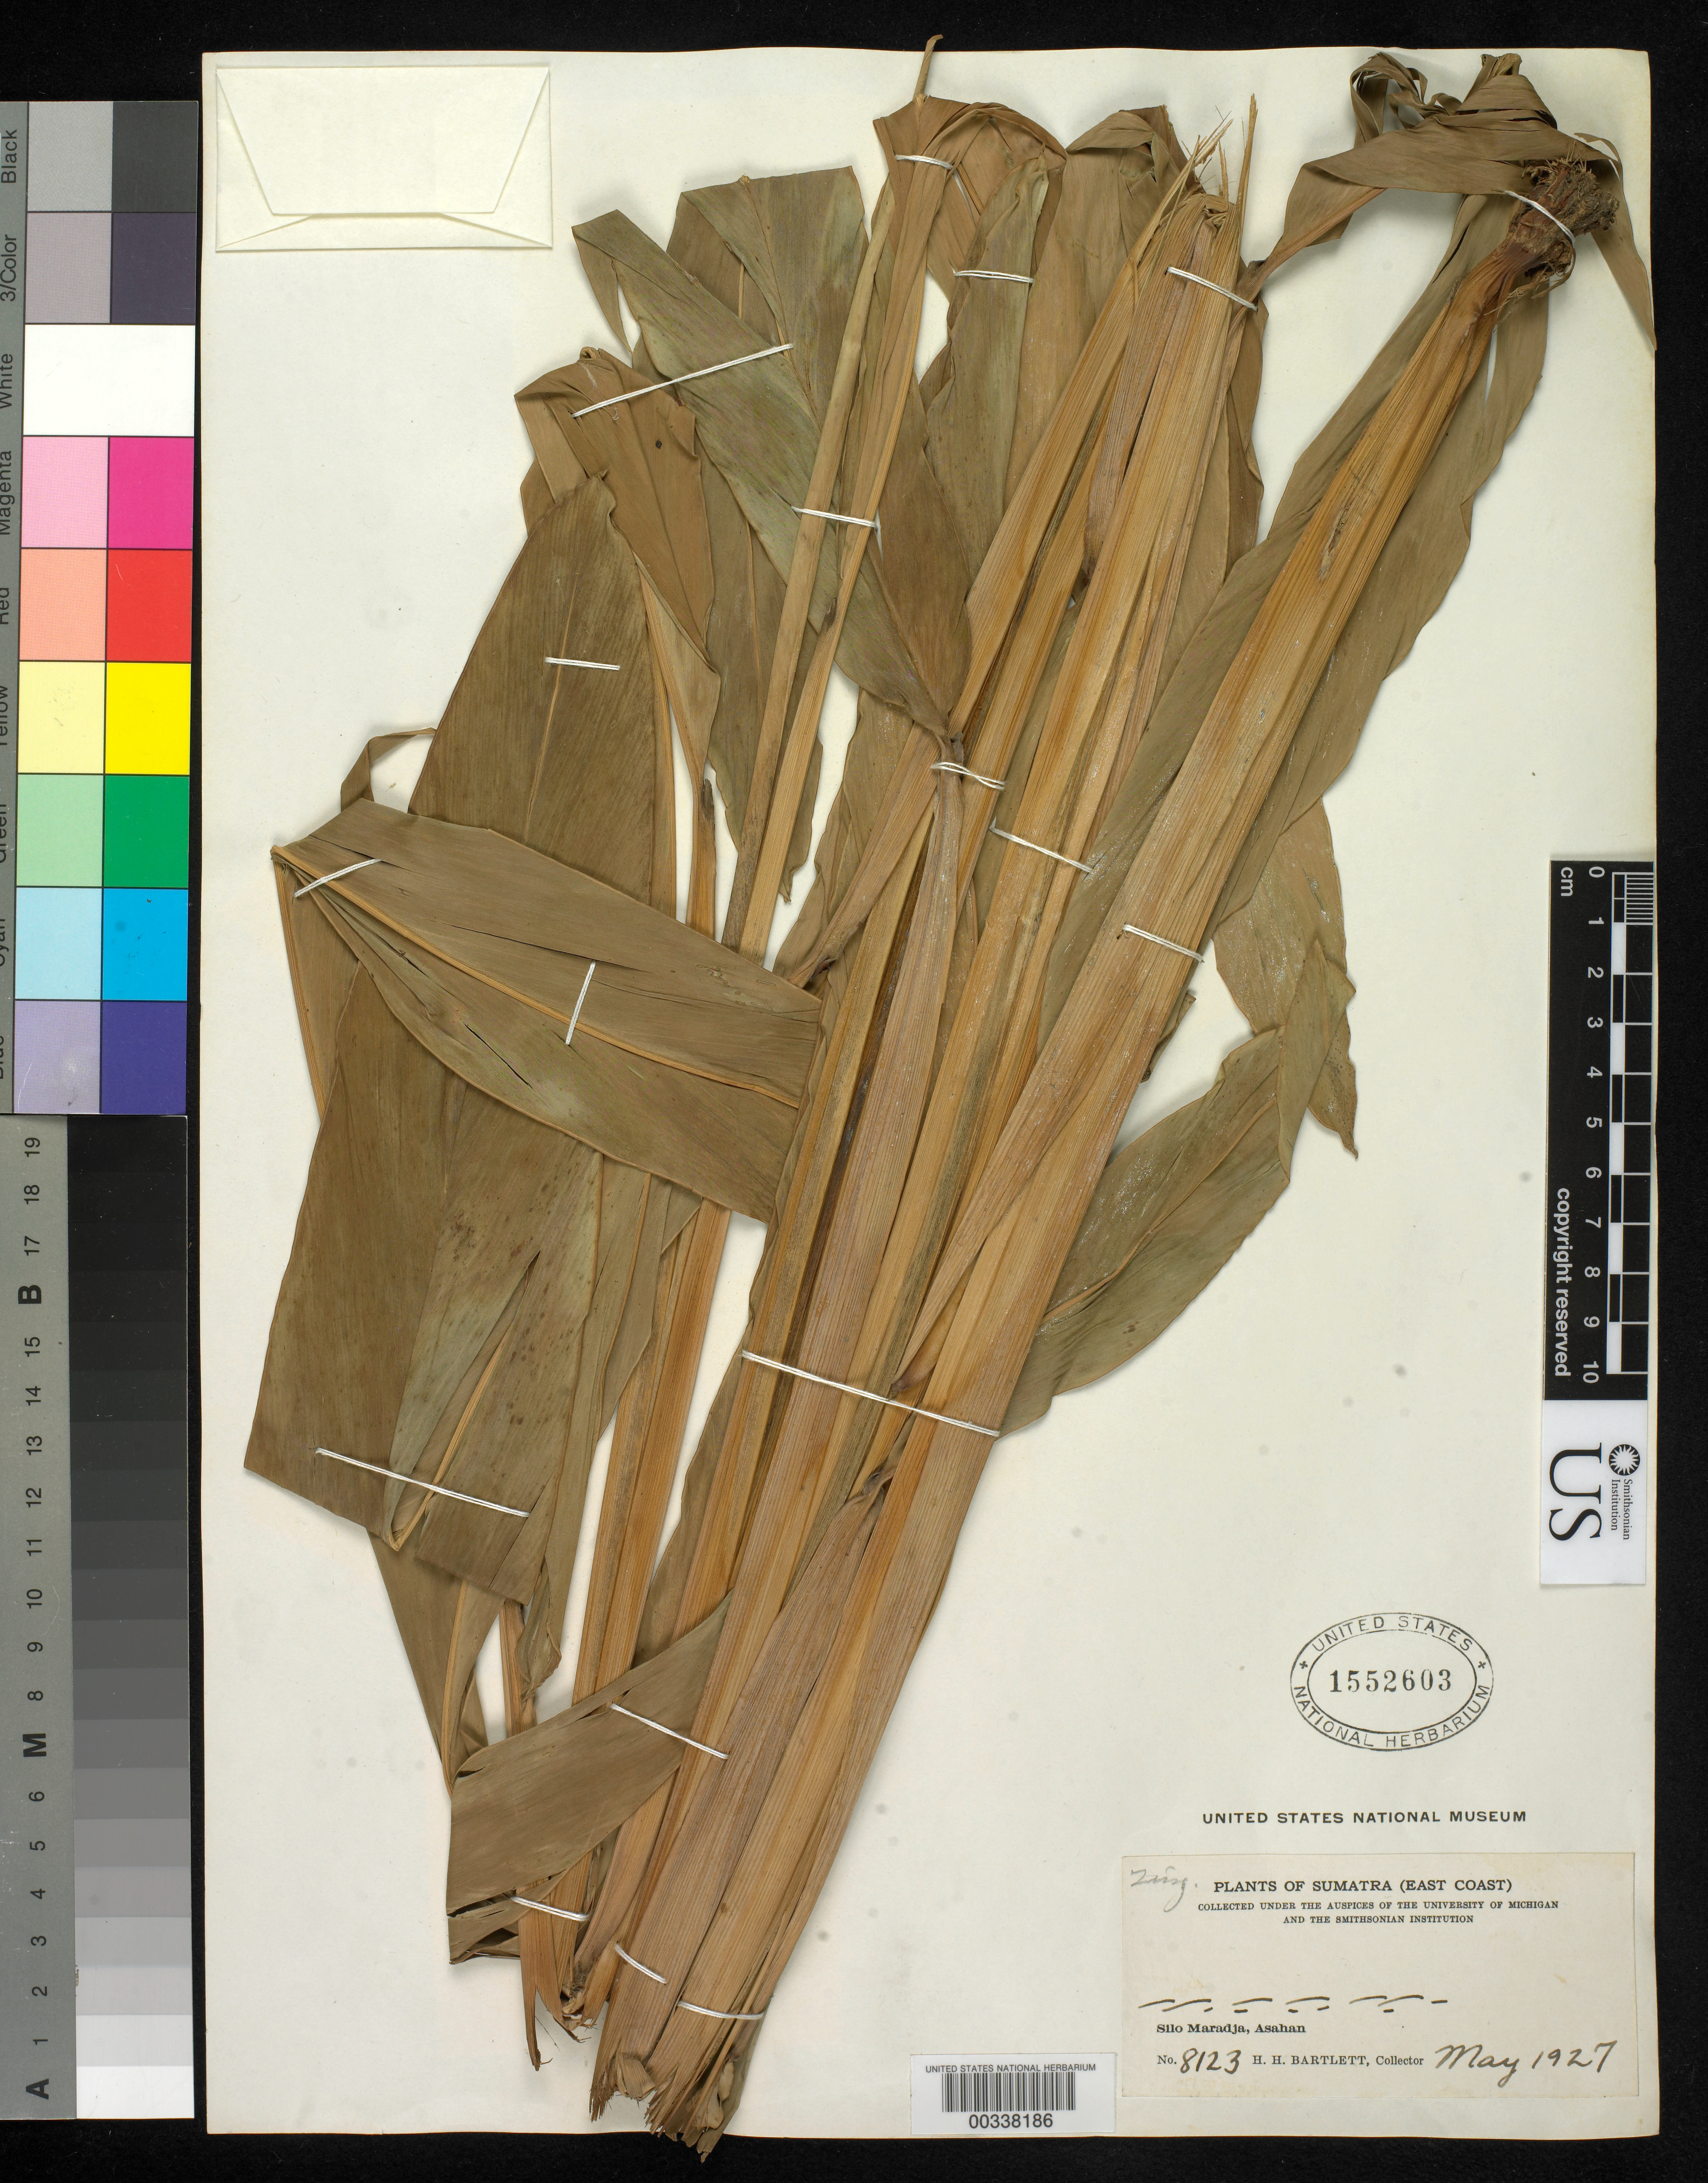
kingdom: Plantae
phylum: Tracheophyta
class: Liliopsida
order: Zingiberales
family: Zingiberaceae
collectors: H. H. Bartlett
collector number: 8123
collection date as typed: May 1927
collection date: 1927-05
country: Indonesia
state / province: Sumatra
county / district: Sumatera Utara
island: Sumatra I.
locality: (East Coast) Silo Maradja, Asahan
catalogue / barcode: US 1552603